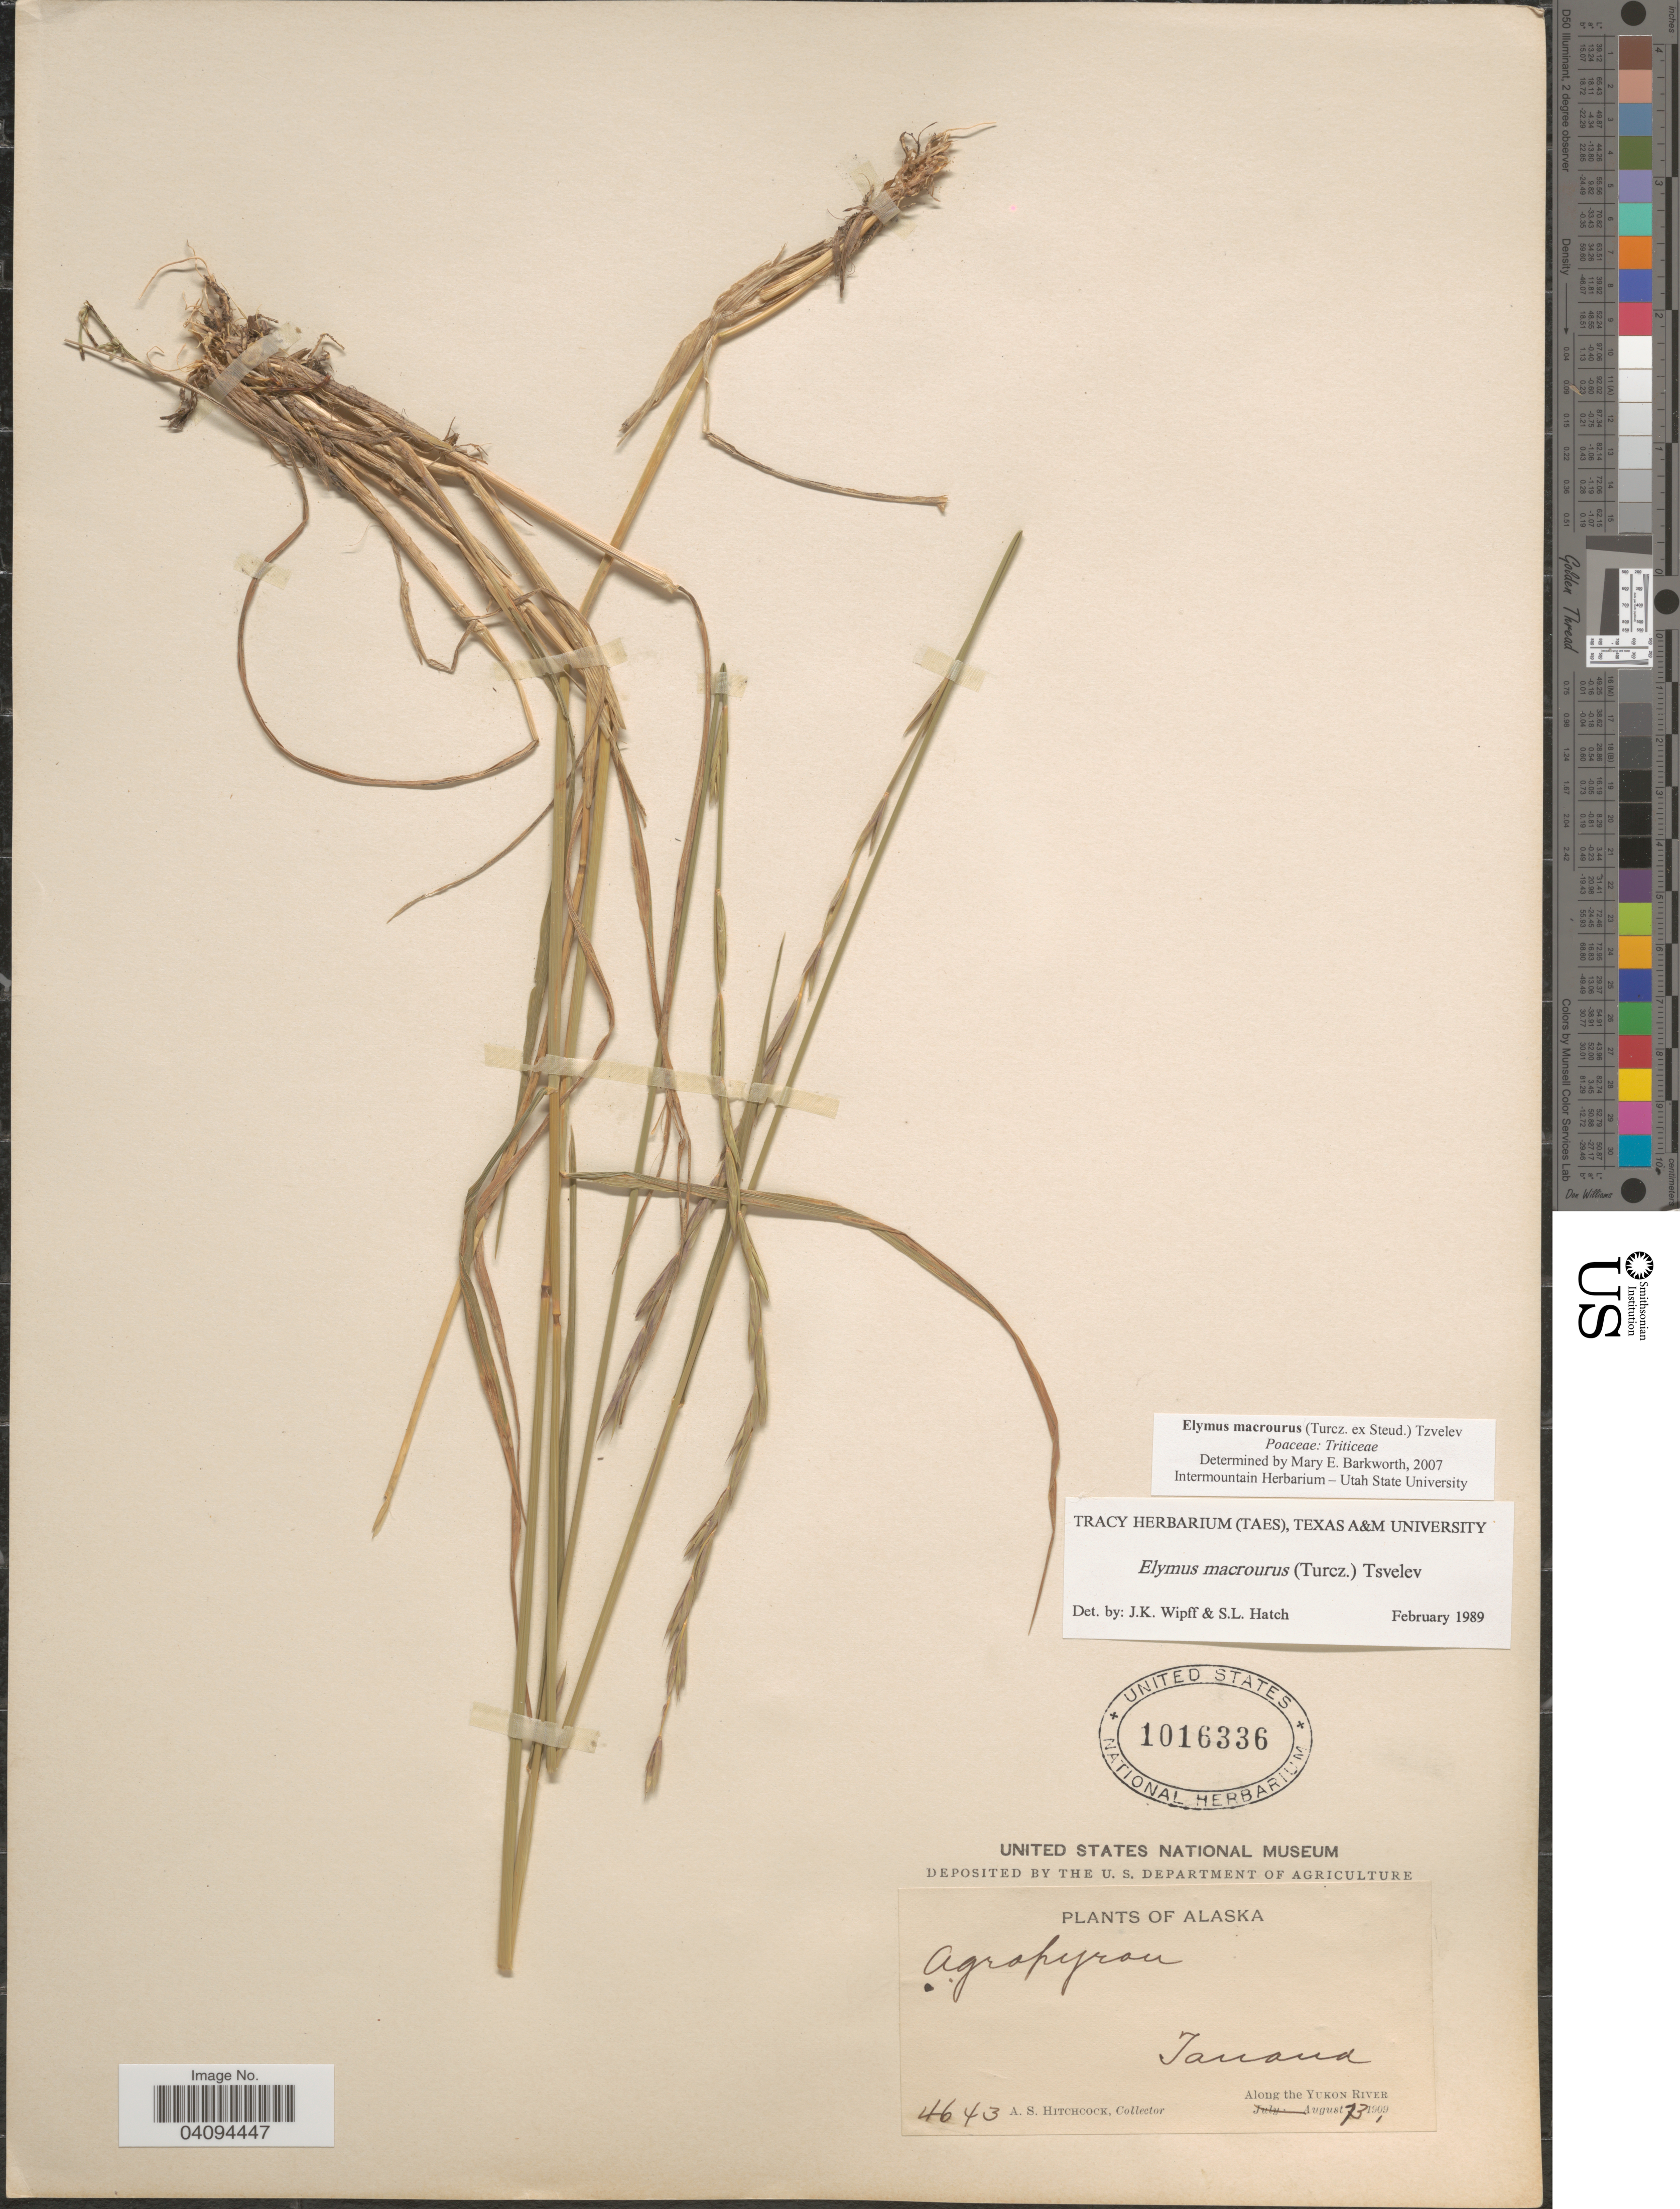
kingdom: Plantae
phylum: Tracheophyta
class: Liliopsida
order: Poales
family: Poaceae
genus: Elymus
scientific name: Elymus macrourus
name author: (Turcz. ex Steud.) Tzvelev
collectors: A. S. Hitchcock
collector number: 4643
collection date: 1909-08-13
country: United States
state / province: Alaska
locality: Tanana. Along the Yukon River.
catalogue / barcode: US 1016336